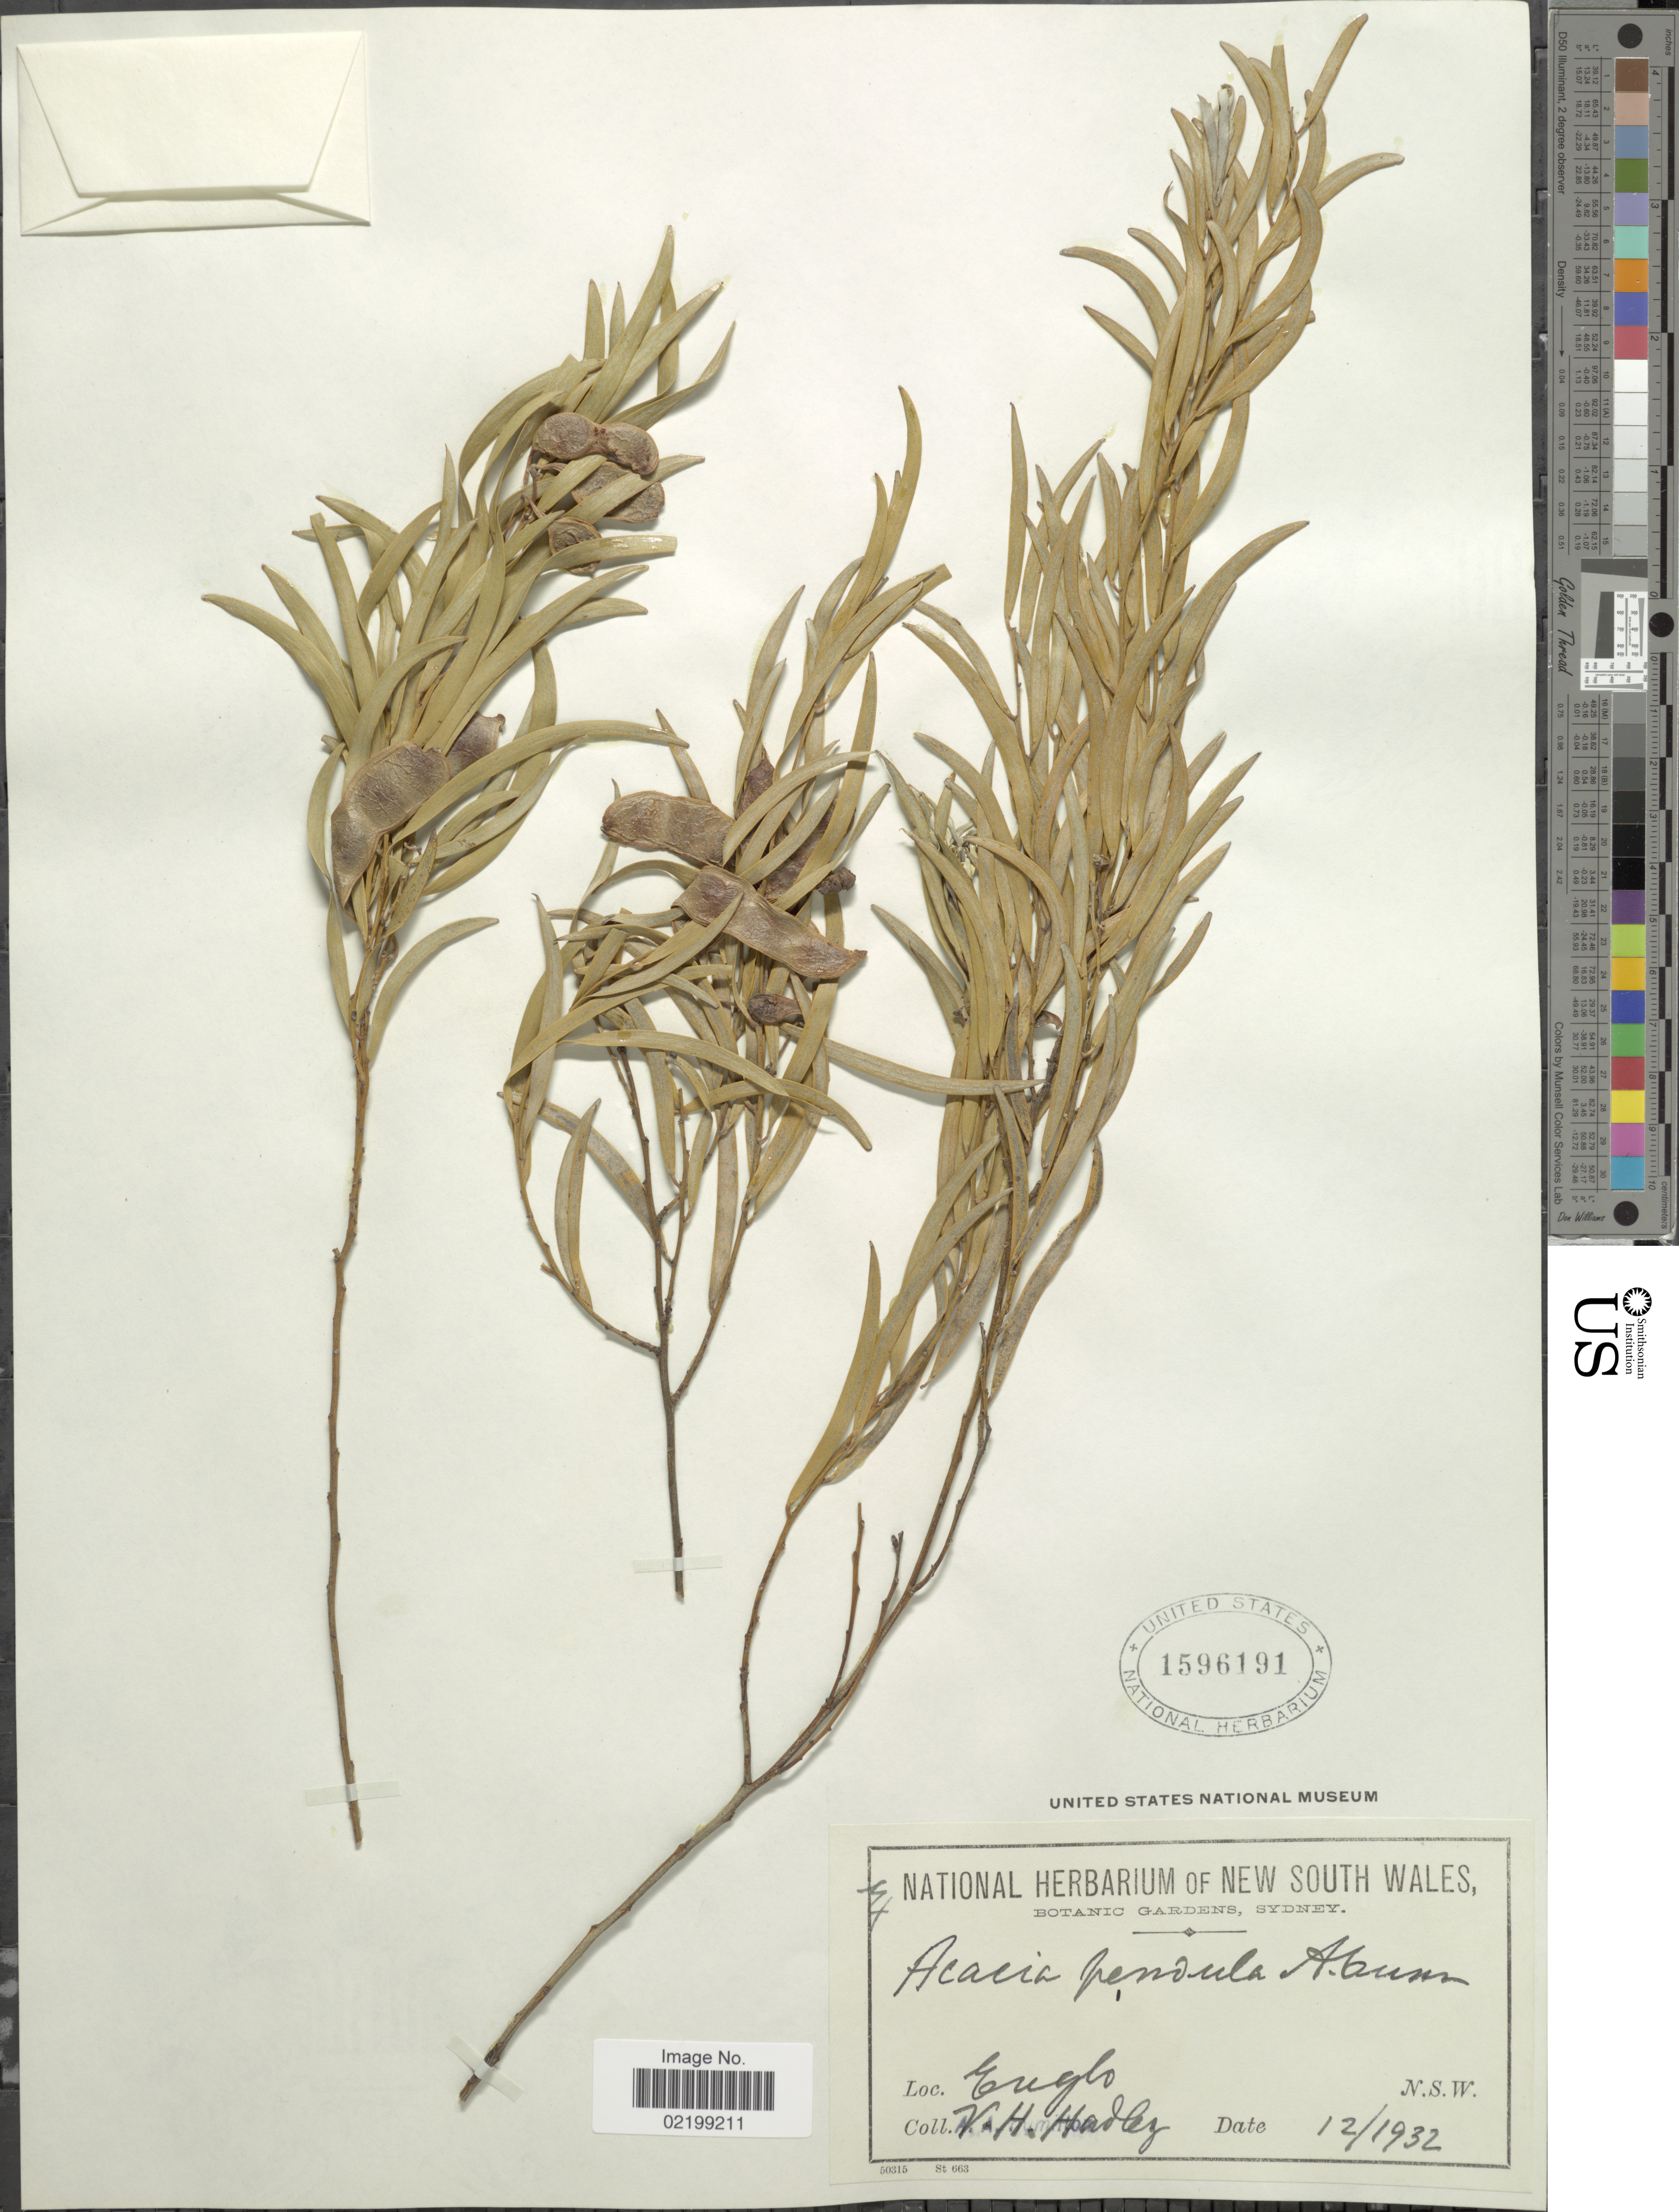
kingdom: Plantae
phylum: Tracheophyta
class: Magnoliopsida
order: Fabales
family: Fabaceae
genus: Acacia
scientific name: Acacia pendula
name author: G. Don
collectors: V. Hadley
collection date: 1932-12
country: Australia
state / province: New South Wales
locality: Euglo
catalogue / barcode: US 1596191